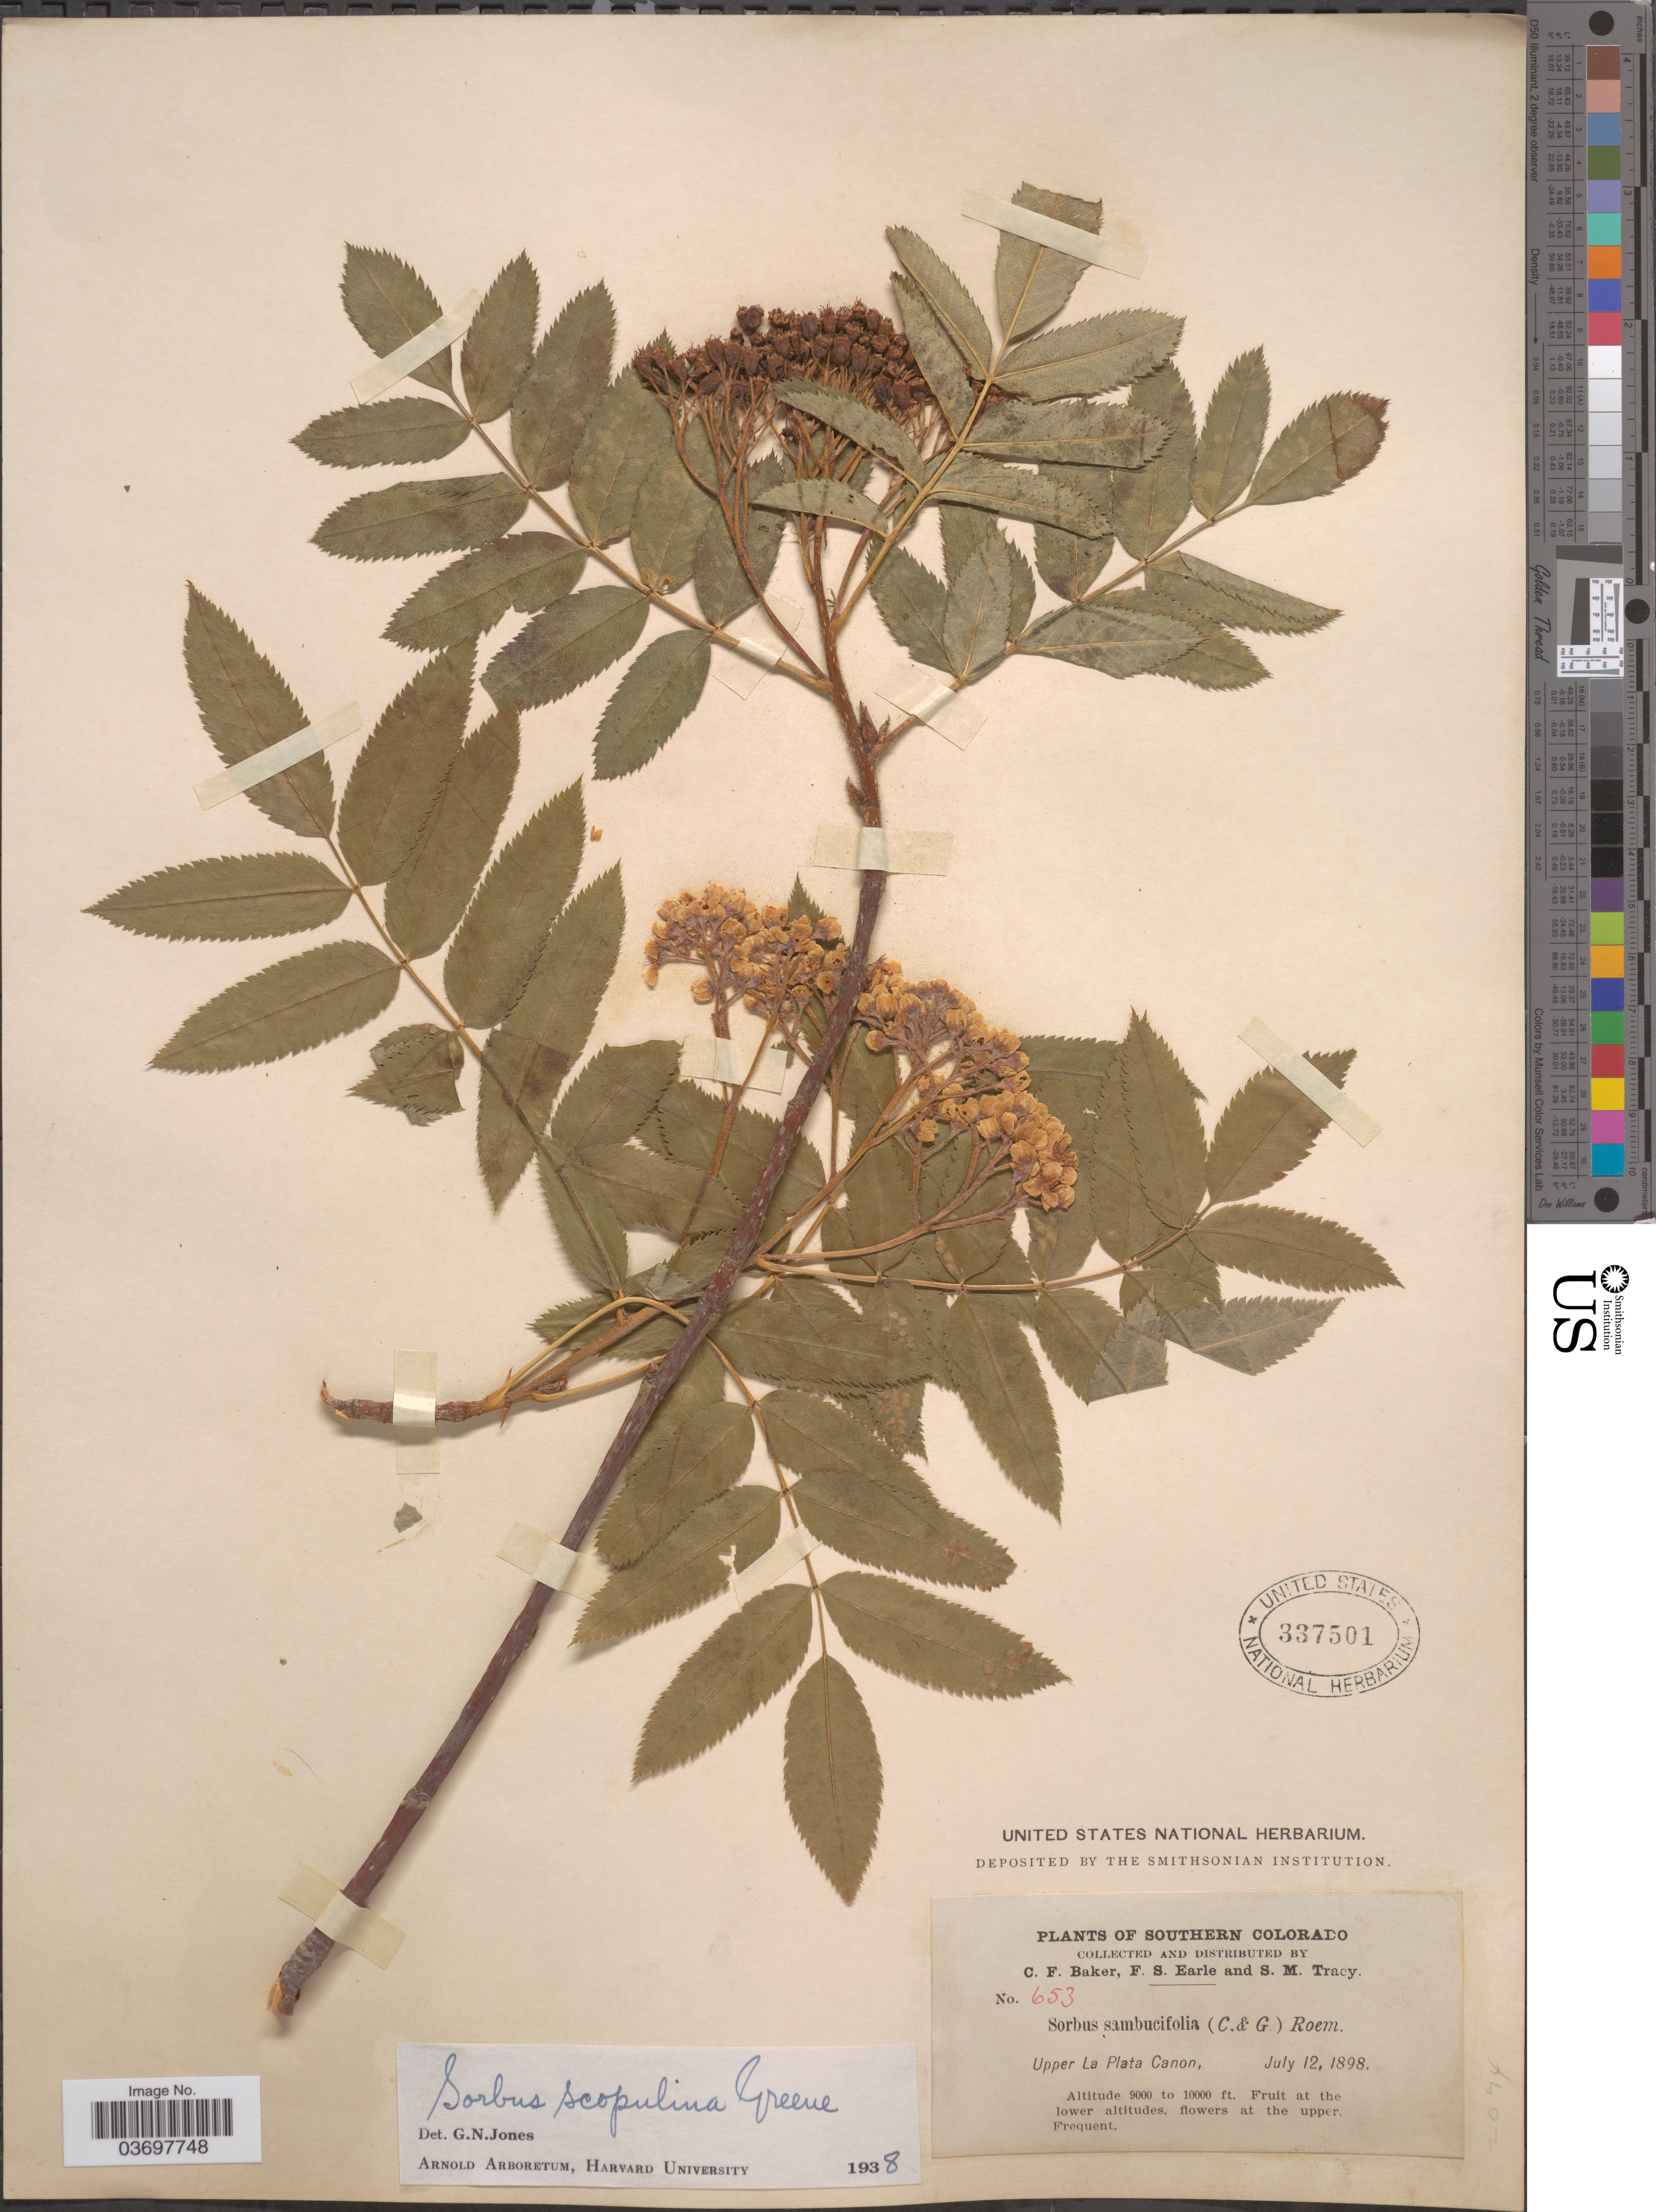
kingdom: Plantae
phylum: Tracheophyta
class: Magnoliopsida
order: Rosales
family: Rosaceae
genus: Sorbus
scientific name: Sorbus scopulina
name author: Greene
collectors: C. F. Baker, F. S. Earle & S. M. Tracy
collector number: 653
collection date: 1898-07-12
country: United States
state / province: Colorado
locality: Southern Colorado. Upper La Plata Canon.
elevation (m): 2743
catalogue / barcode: US 337501